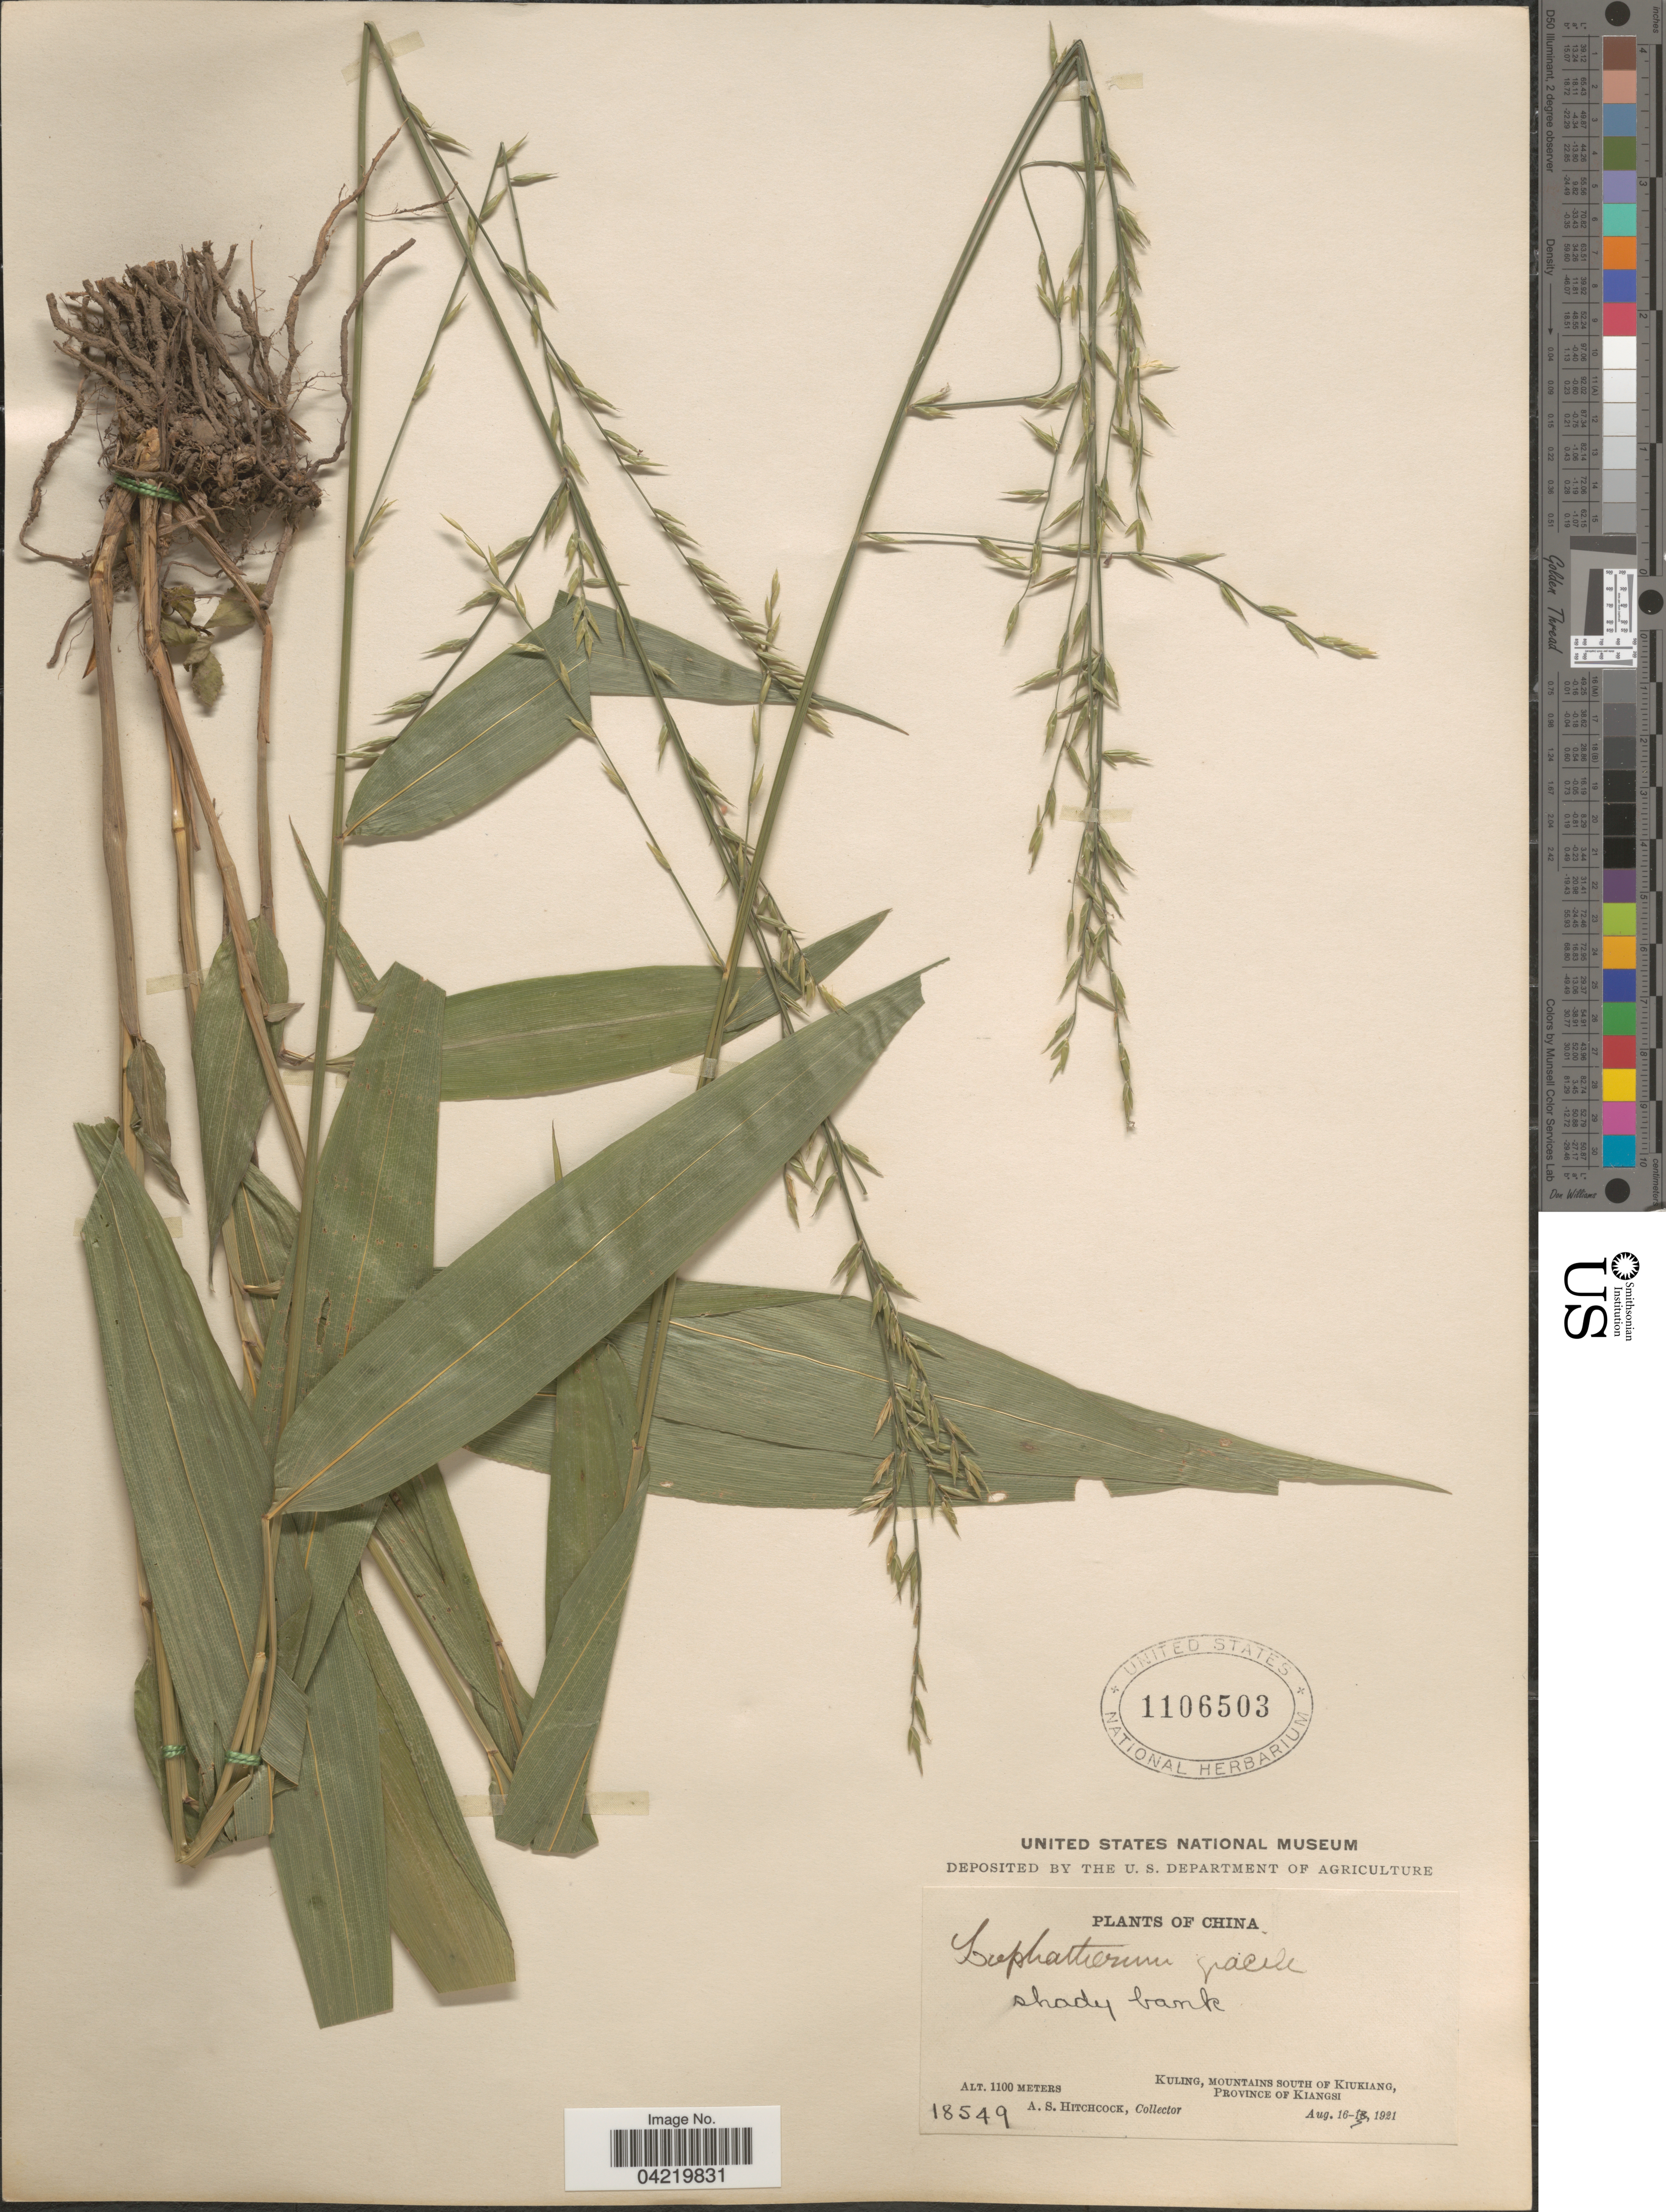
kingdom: Plantae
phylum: Tracheophyta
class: Liliopsida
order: Poales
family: Poaceae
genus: Lophatherum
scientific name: Lophatherum gracile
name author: Brongn.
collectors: A. S. Hitchcock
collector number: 18549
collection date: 1921-08-16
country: China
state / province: Jiangxi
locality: Kuling, mountains south of Kiukiang, Province of Kiangsi.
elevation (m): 1100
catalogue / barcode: US 1106503